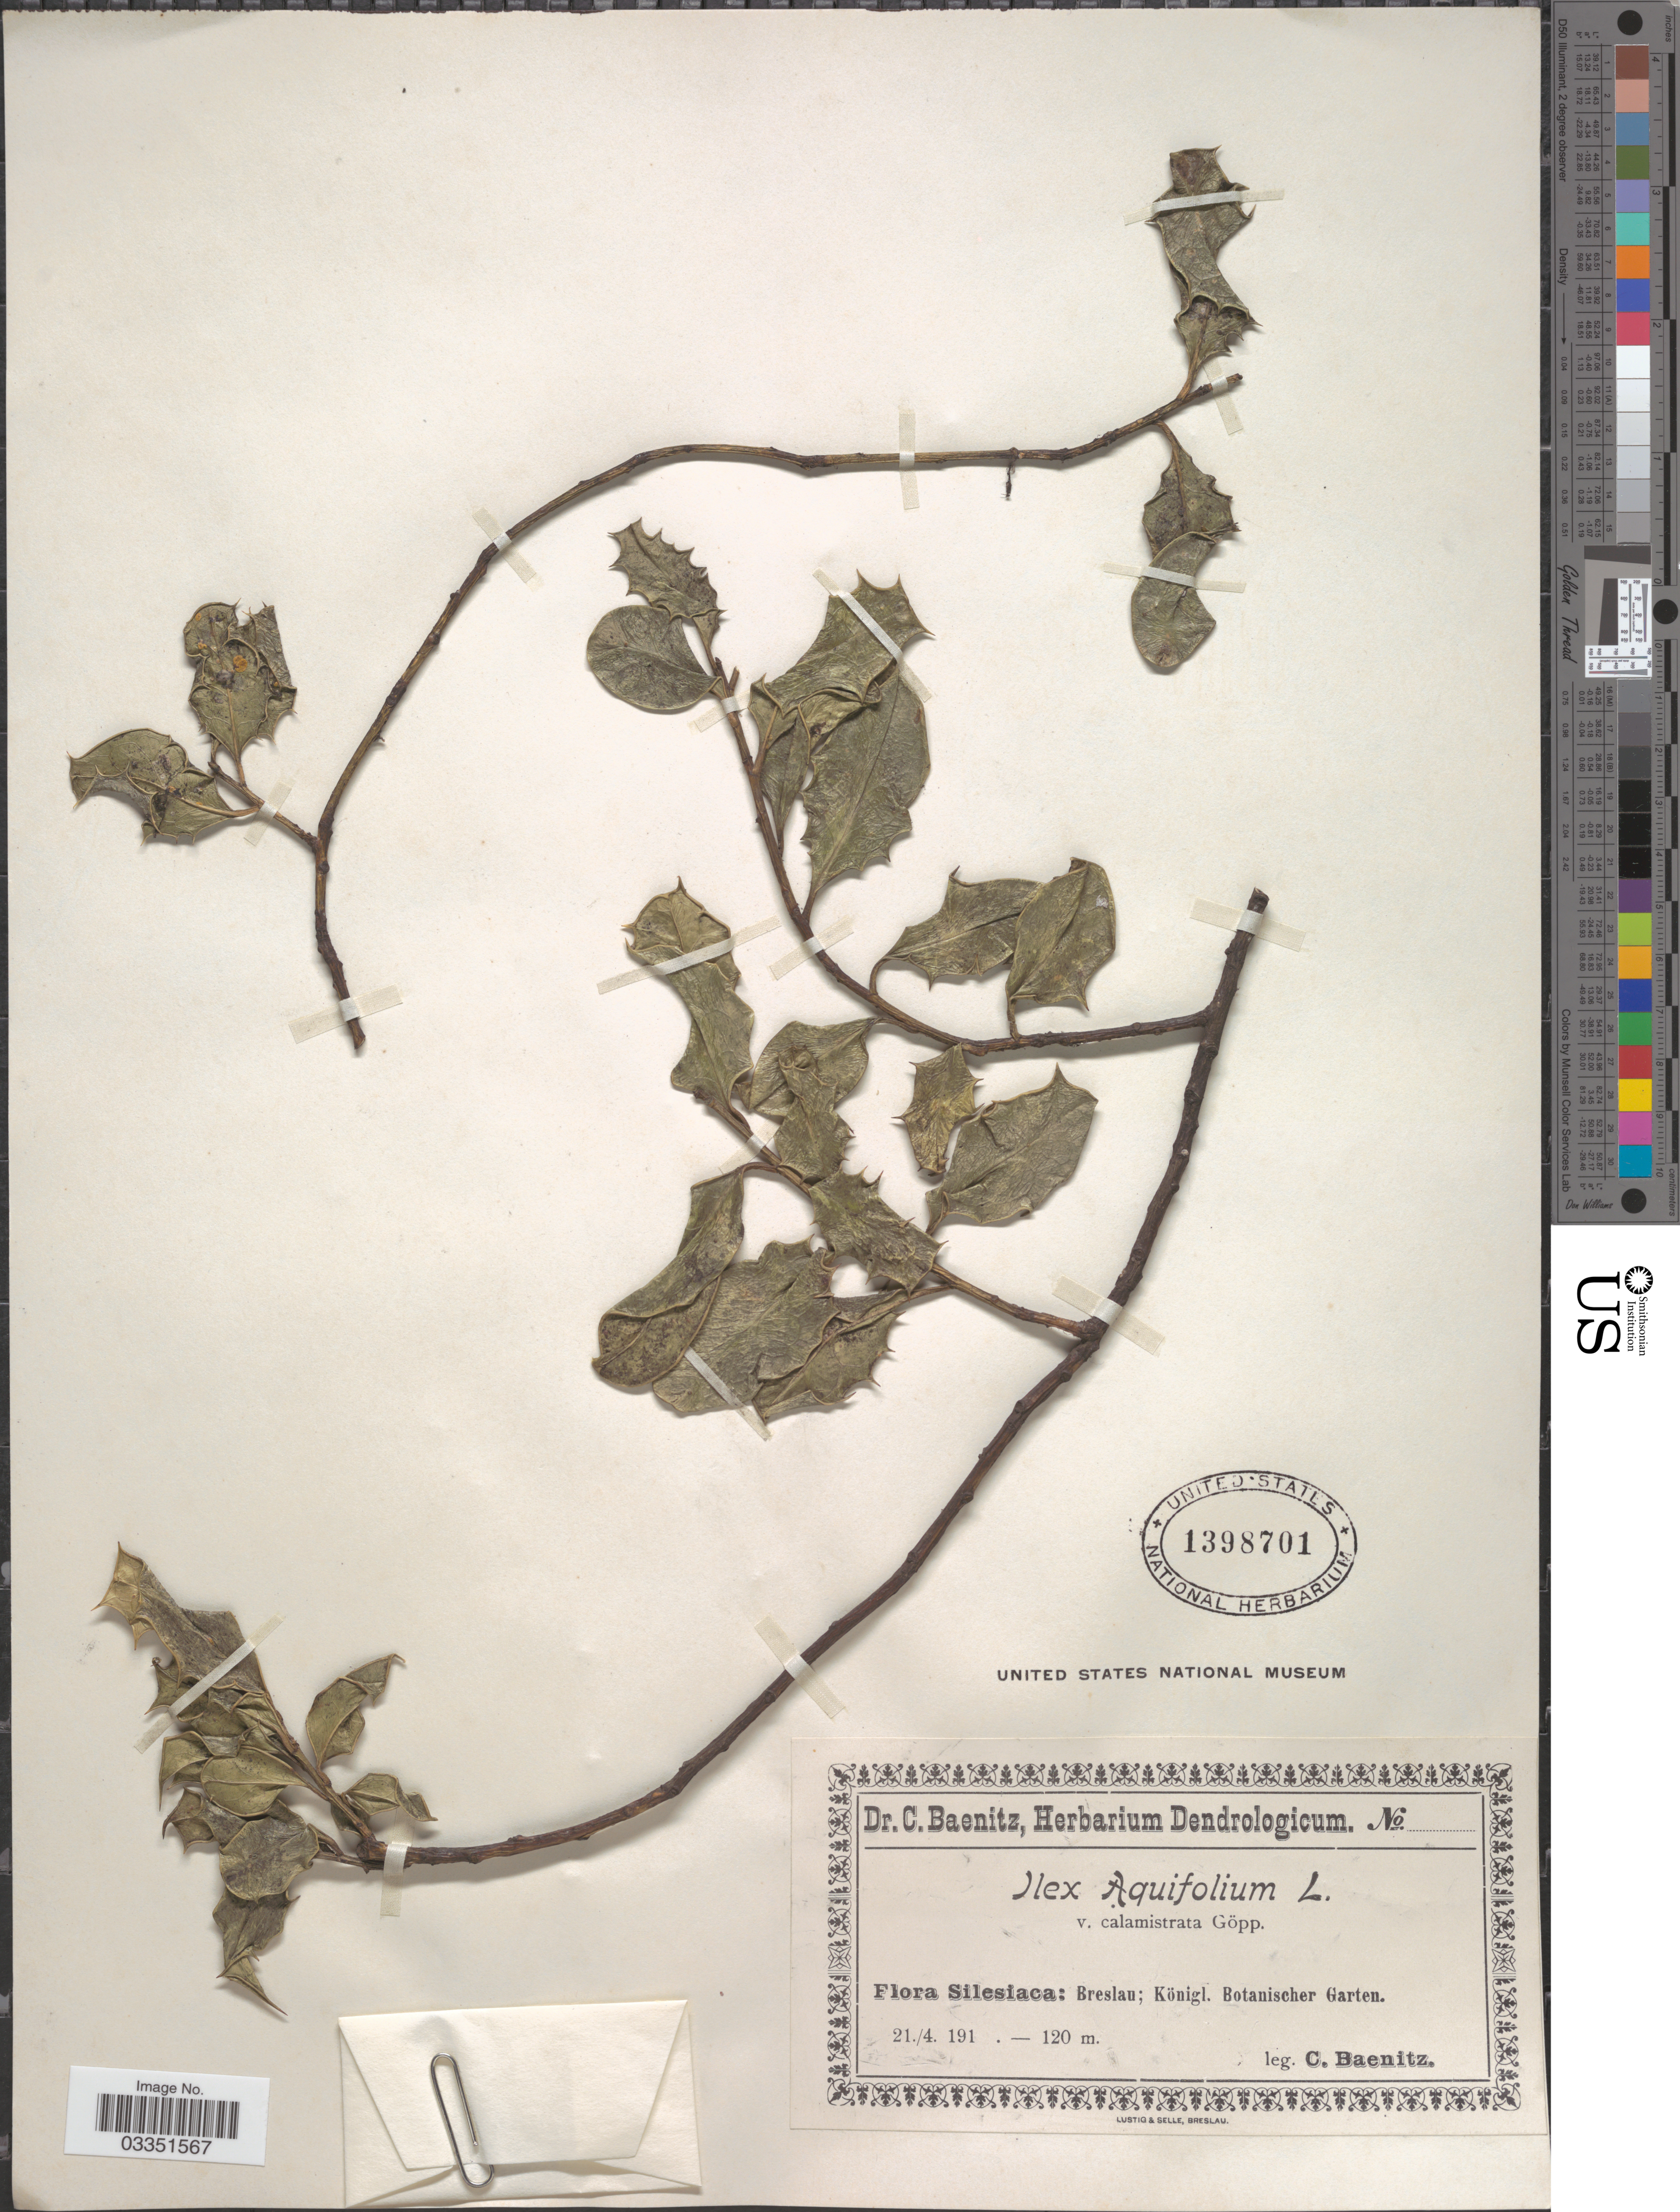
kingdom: Plantae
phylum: Tracheophyta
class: Magnoliopsida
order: Aquifoliales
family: Aquifoliaceae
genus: Ilex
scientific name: Ilex aquifolium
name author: L.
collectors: C. G. Baenitz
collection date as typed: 21./4. 191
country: Poland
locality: Silesiaca: Breslau; Königl. Botanischer Garten.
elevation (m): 120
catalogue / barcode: US 1398701